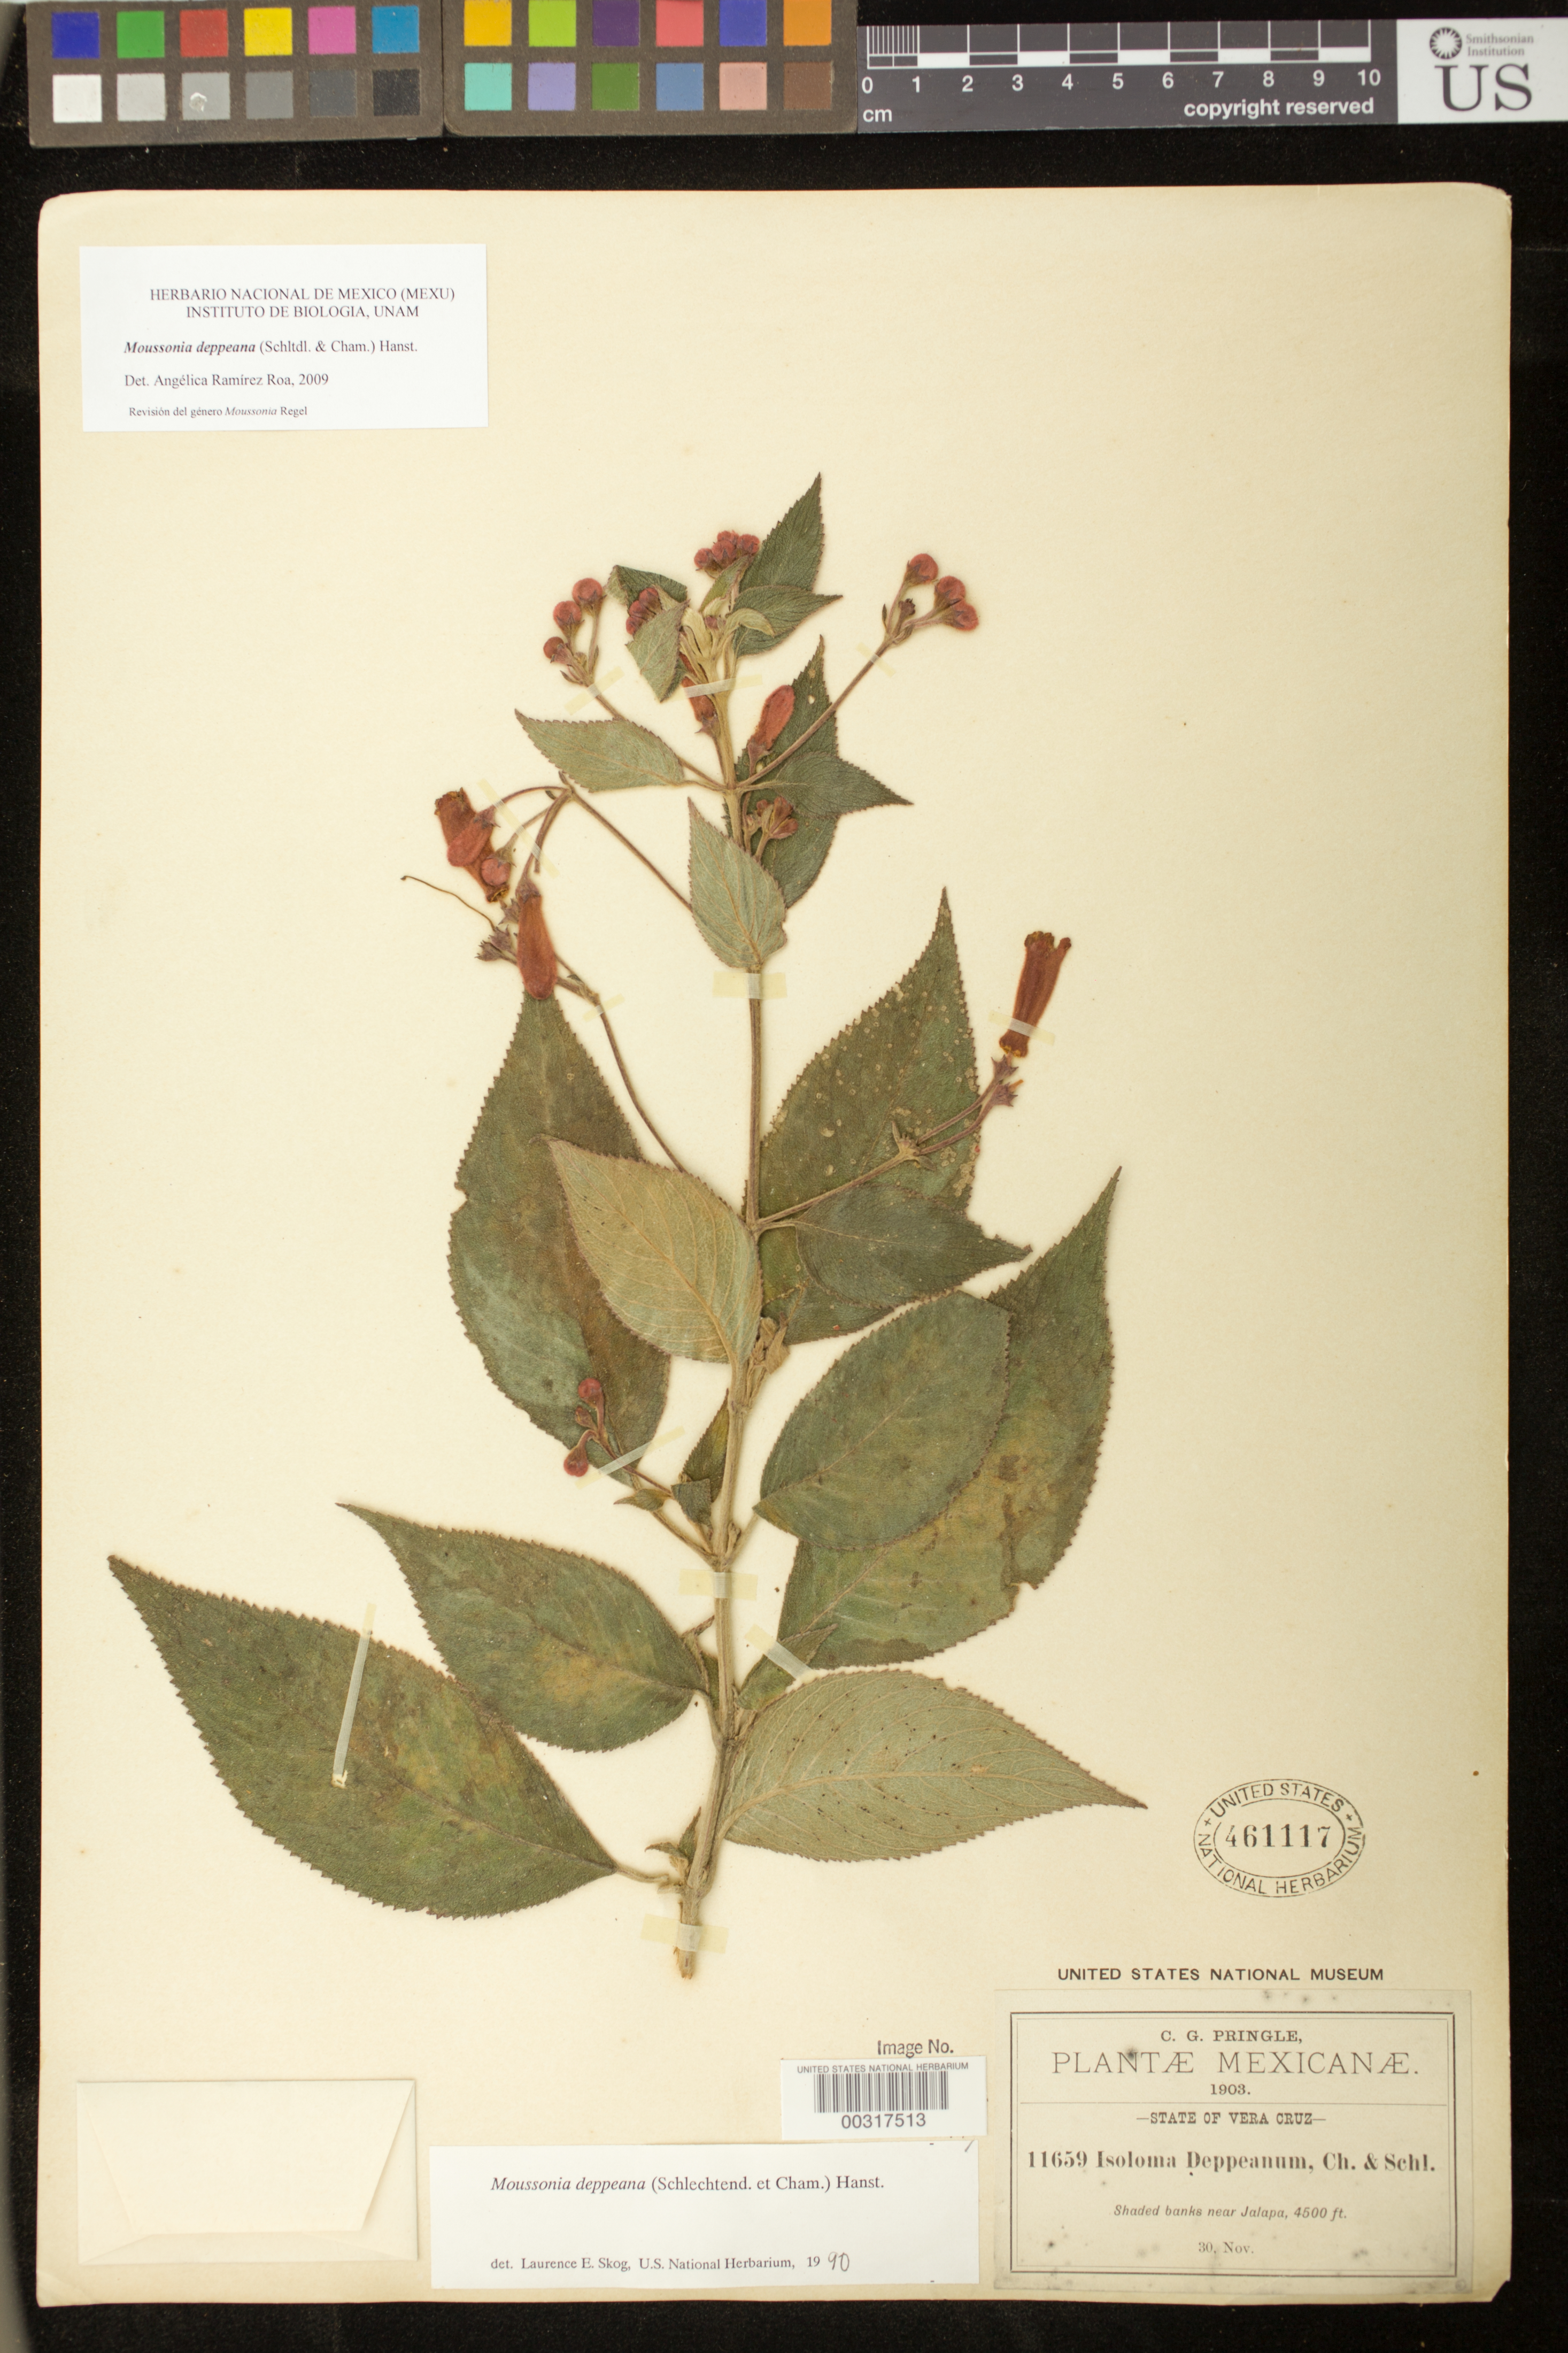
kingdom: Plantae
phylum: Tracheophyta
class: Magnoliopsida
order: Lamiales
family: Gesneriaceae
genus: Moussonia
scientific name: Moussonia deppeana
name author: (Schltdl. & Cham.) Klotzsch ex Hanst.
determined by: Ramírez-Roa, A.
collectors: C. G. Pringle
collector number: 11659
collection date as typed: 30 Nov 1903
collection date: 1903-11-30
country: Mexico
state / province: Veracruz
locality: Near Jalapa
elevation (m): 1372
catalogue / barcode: US 461117